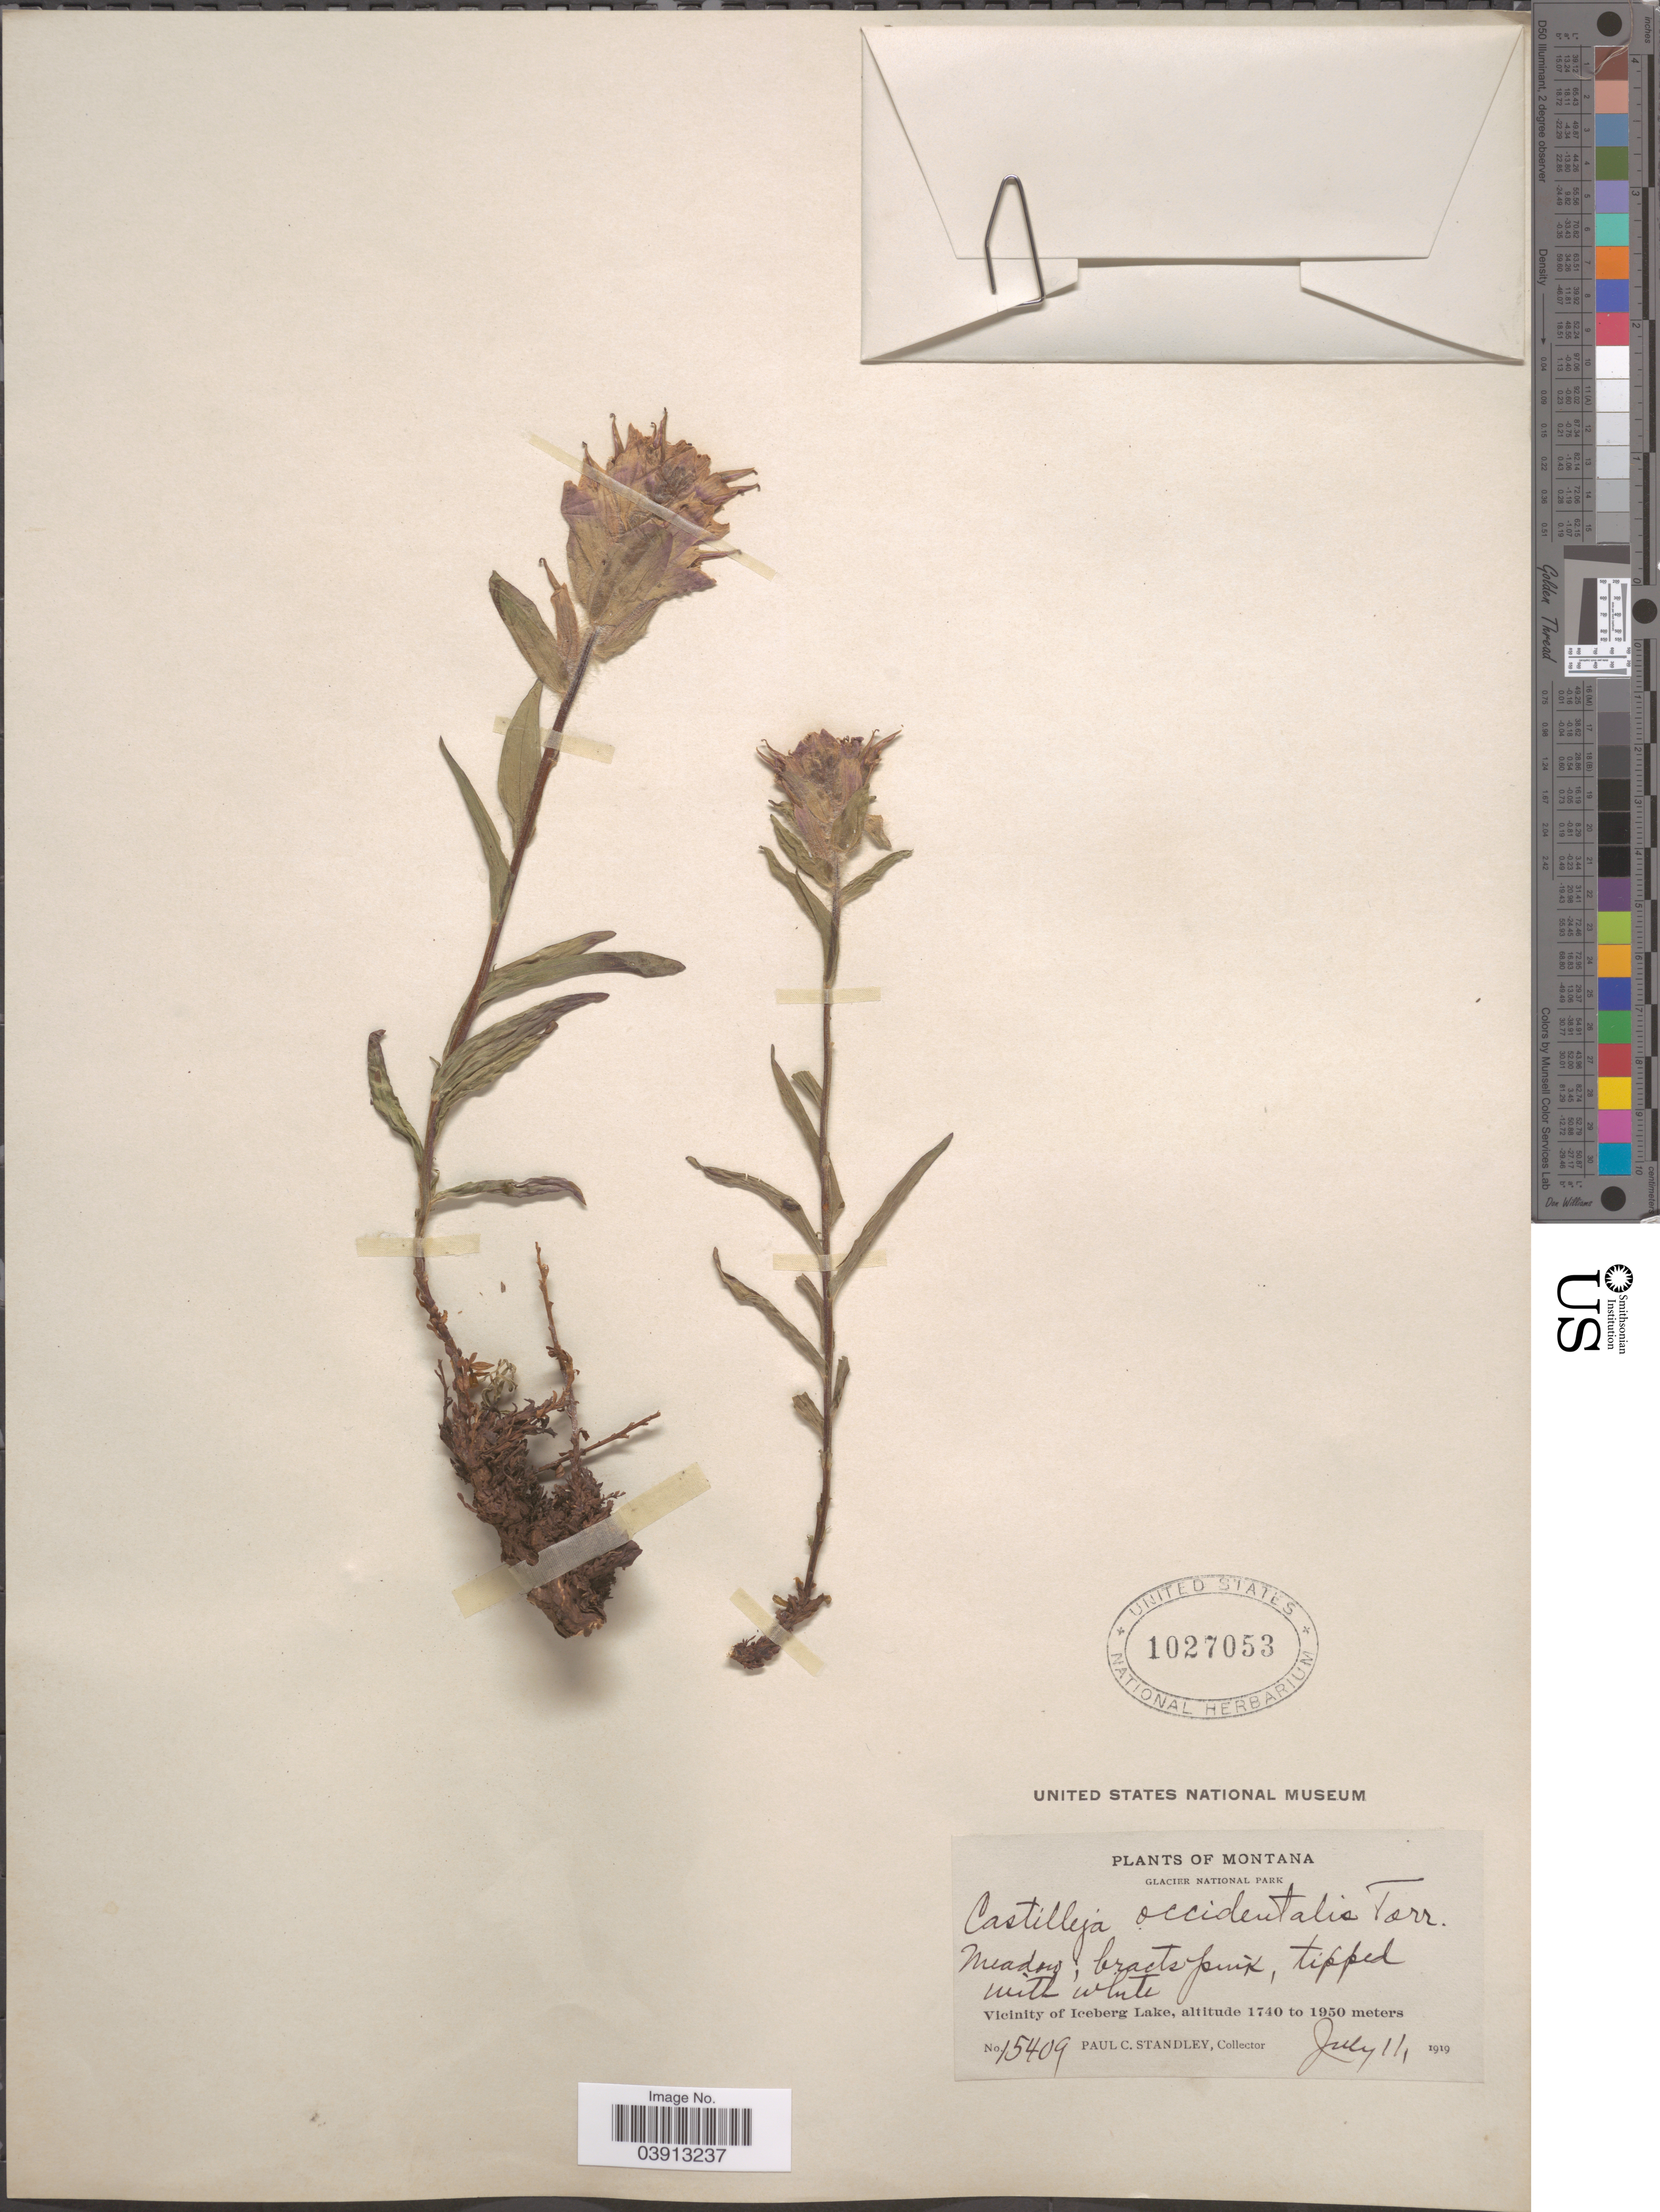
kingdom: Plantae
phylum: Tracheophyta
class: Magnoliopsida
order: Lamiales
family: Orobanchaceae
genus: Castilleja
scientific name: Castilleja occidentalis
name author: Torr.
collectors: P. C. Standley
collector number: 15409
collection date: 1919-07-11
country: United States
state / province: Montana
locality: Glacier National Park. Vicinity of Iceberg Lake.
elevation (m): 1740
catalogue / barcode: US 1027053